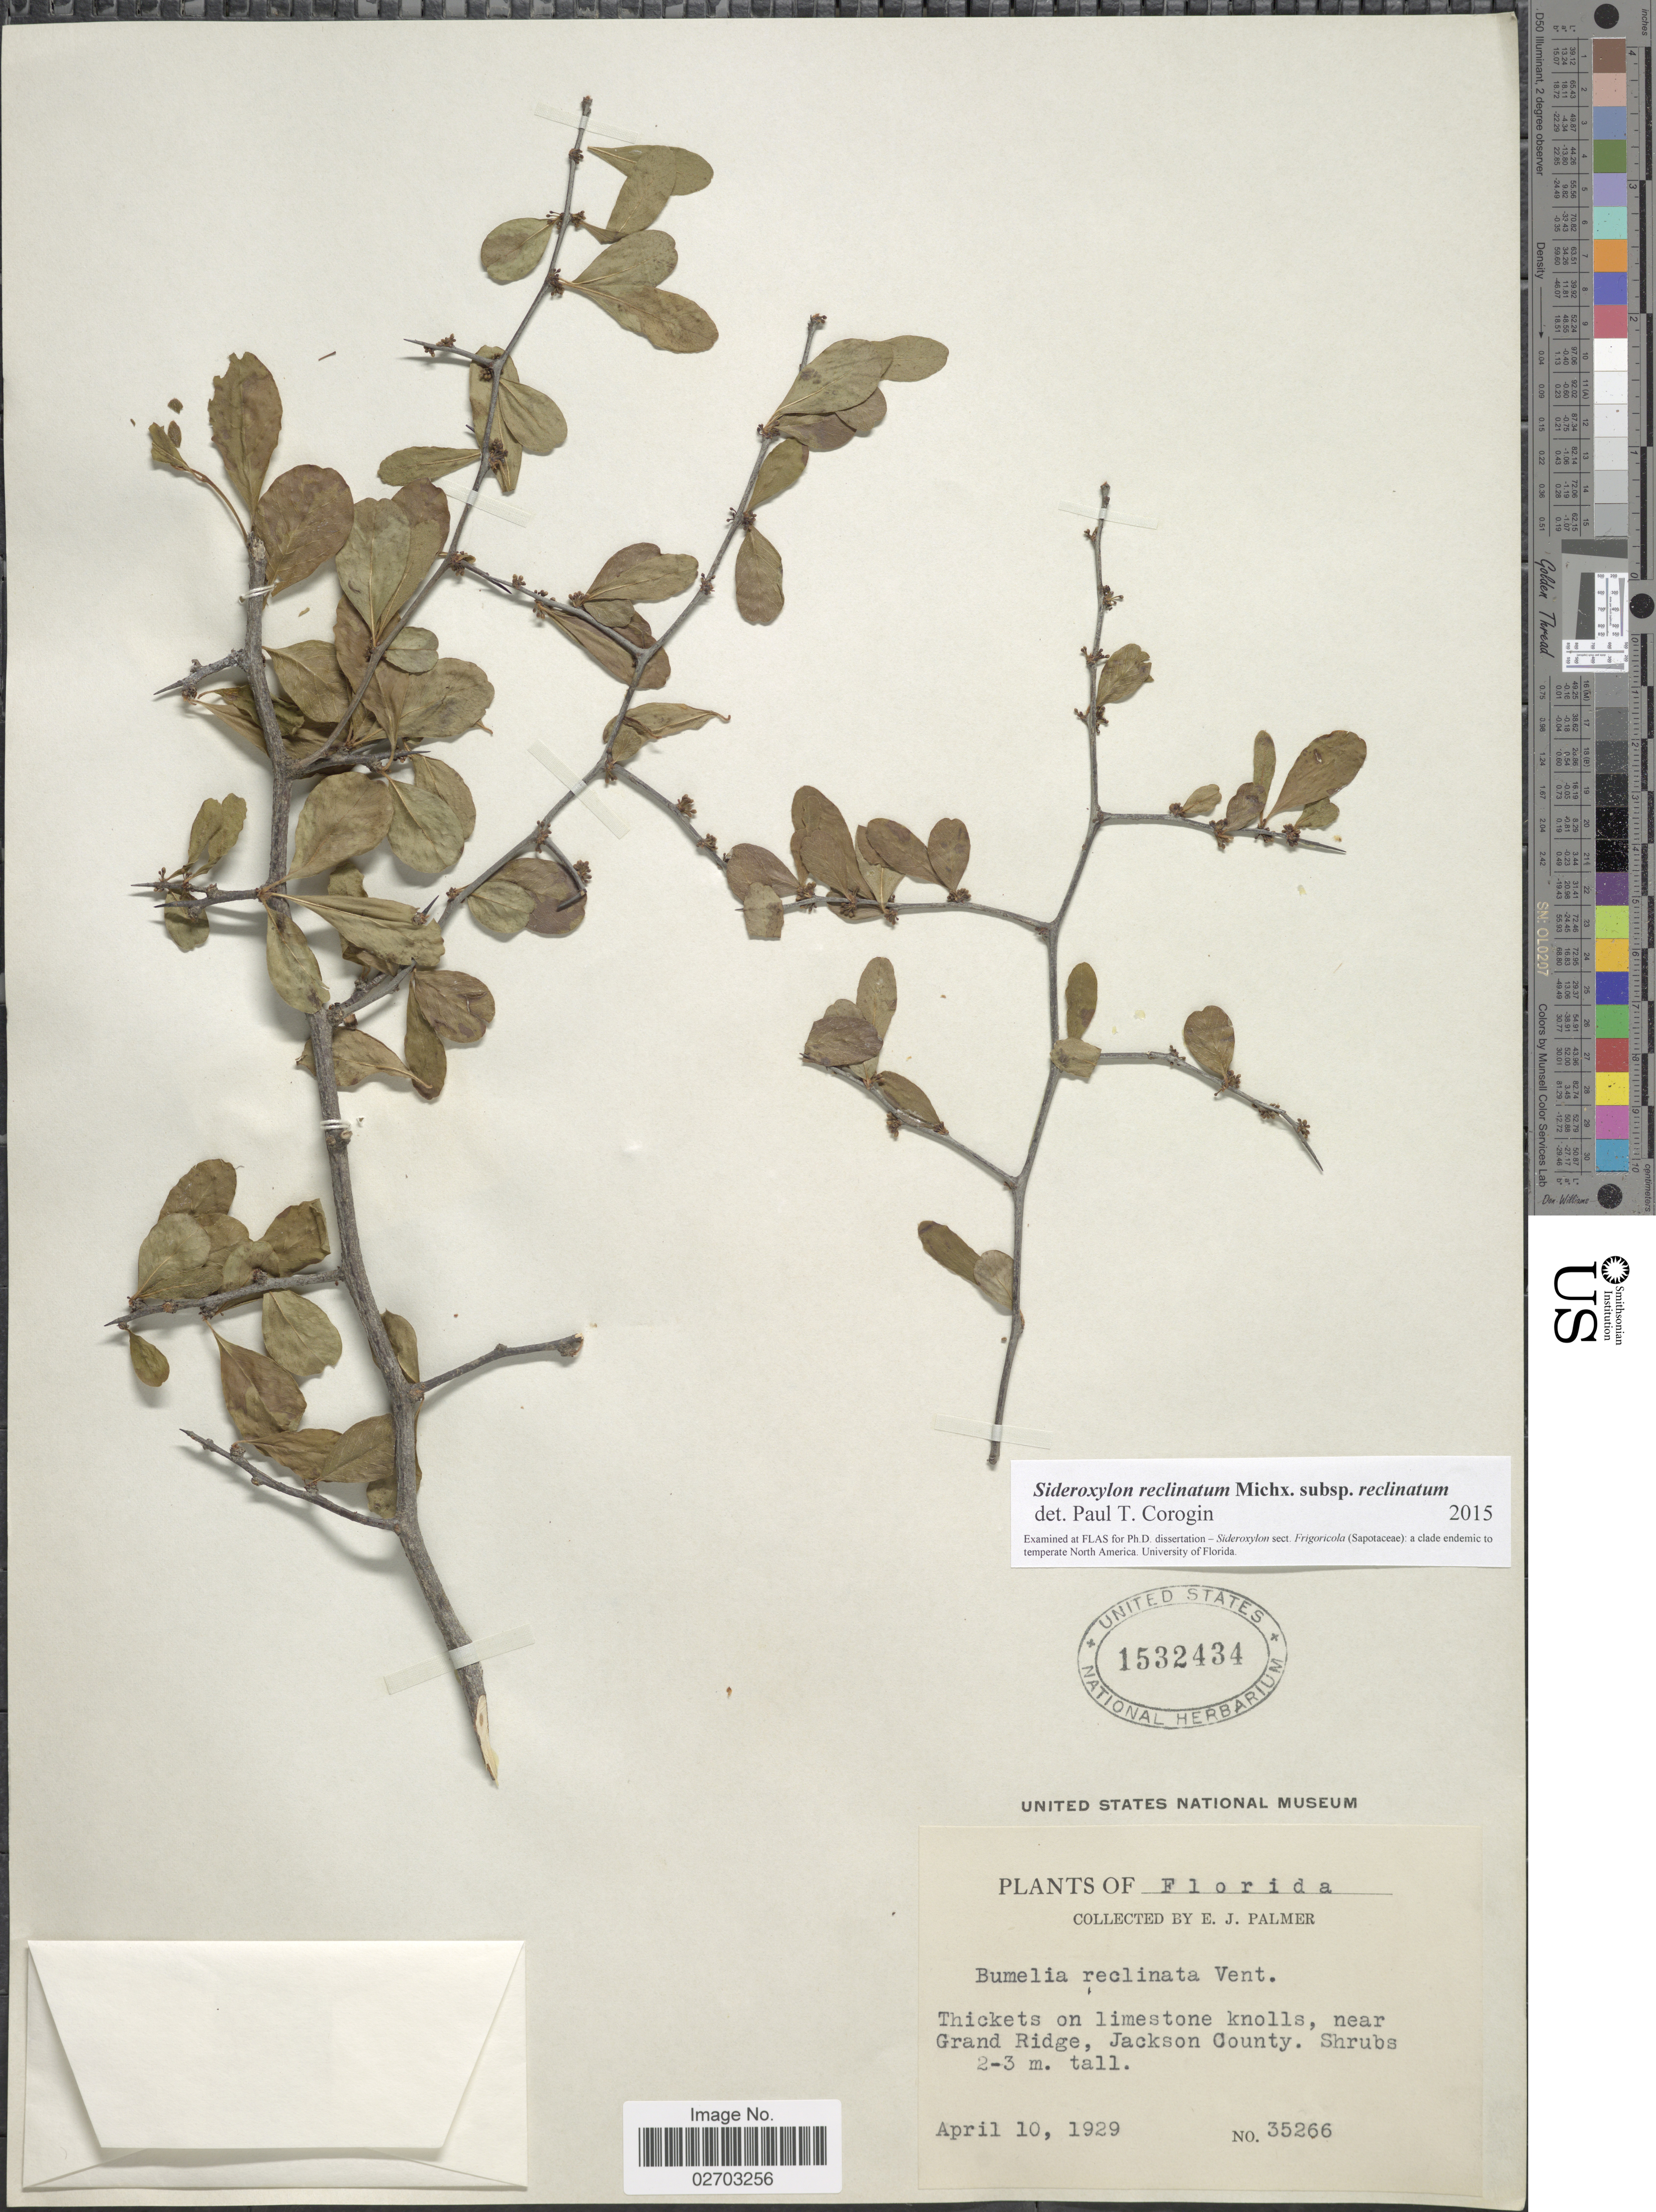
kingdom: Plantae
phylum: Tracheophyta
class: Magnoliopsida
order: Ericales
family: Sapotaceae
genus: Sideroxylon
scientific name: Sideroxylon reclinatum Michx. subsp. reclinatum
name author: Michx.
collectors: E. J. Palmer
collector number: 35266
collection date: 1929-04-10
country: United States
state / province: Florida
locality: Near Grand Ridge, Jackson County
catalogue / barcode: US 1532434